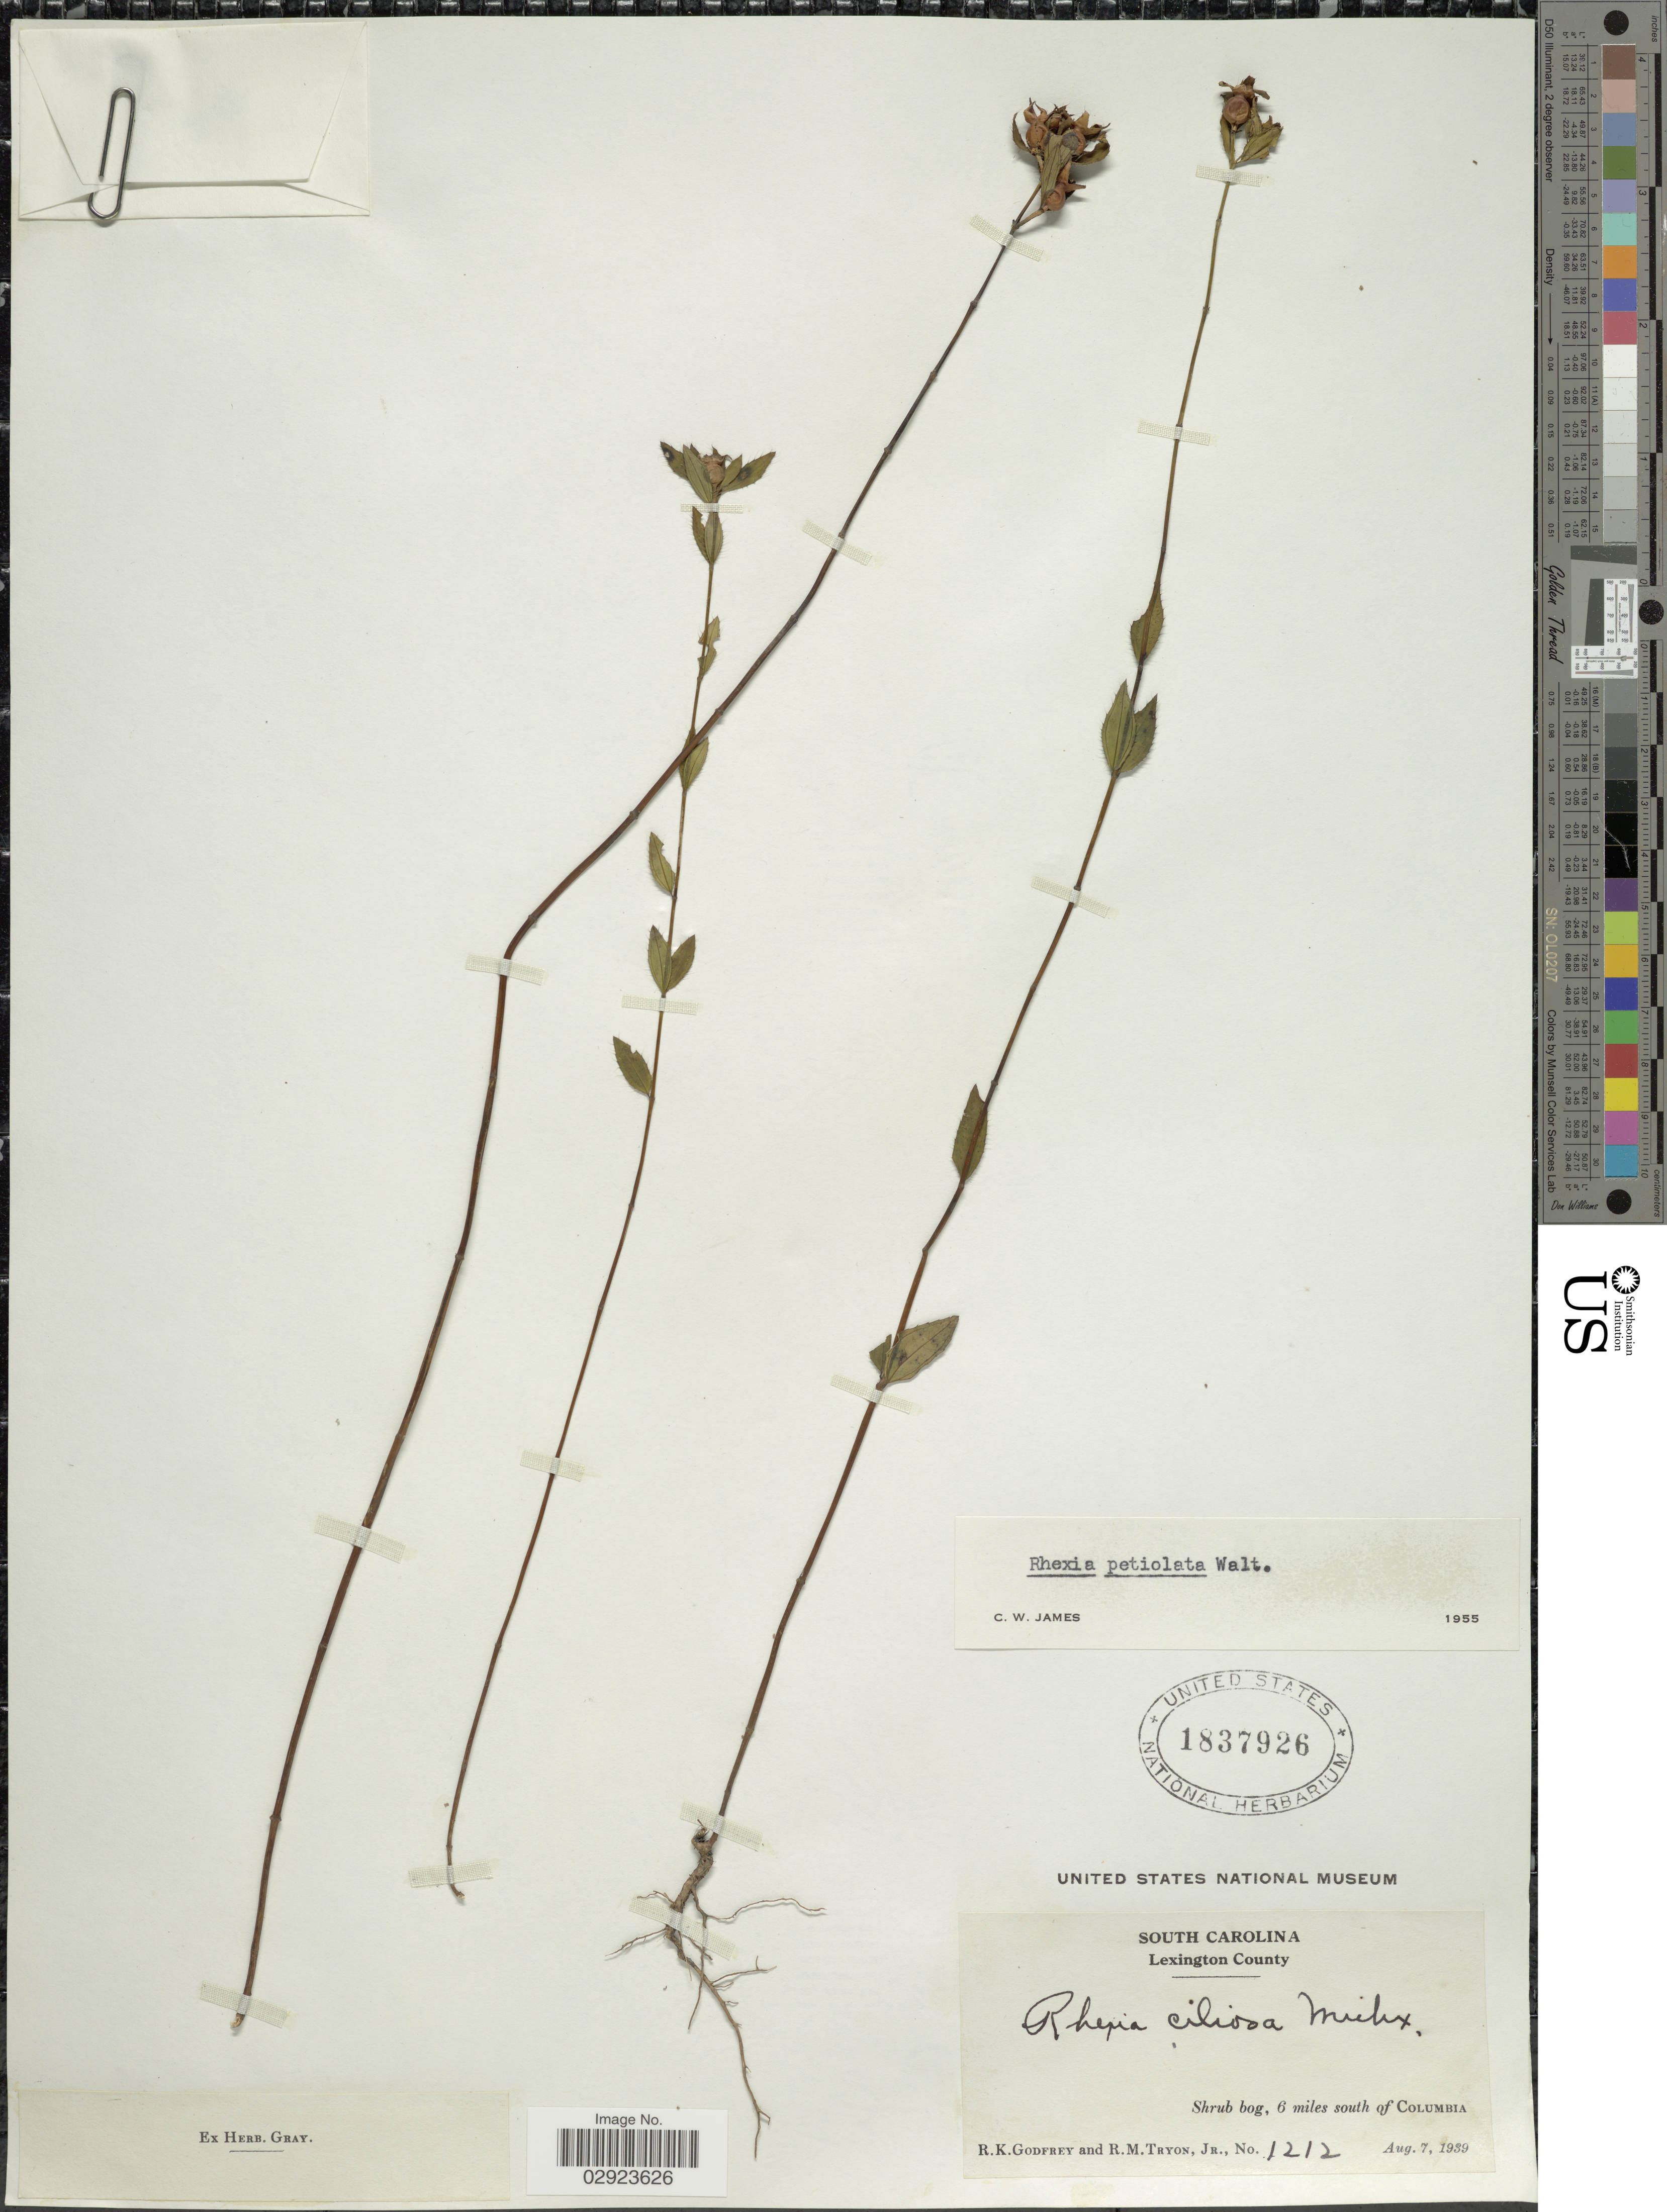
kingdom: Plantae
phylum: Tracheophyta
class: Magnoliopsida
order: Myrtales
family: Melastomataceae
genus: Rhexia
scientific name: Rhexia petiolata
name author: Walter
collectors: R. K. Godfrey & R. Tryon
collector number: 1212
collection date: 1939-08-07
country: United States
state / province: South Carolina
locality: Lexington County. 6 miles south of Columbia.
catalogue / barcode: US 1837926